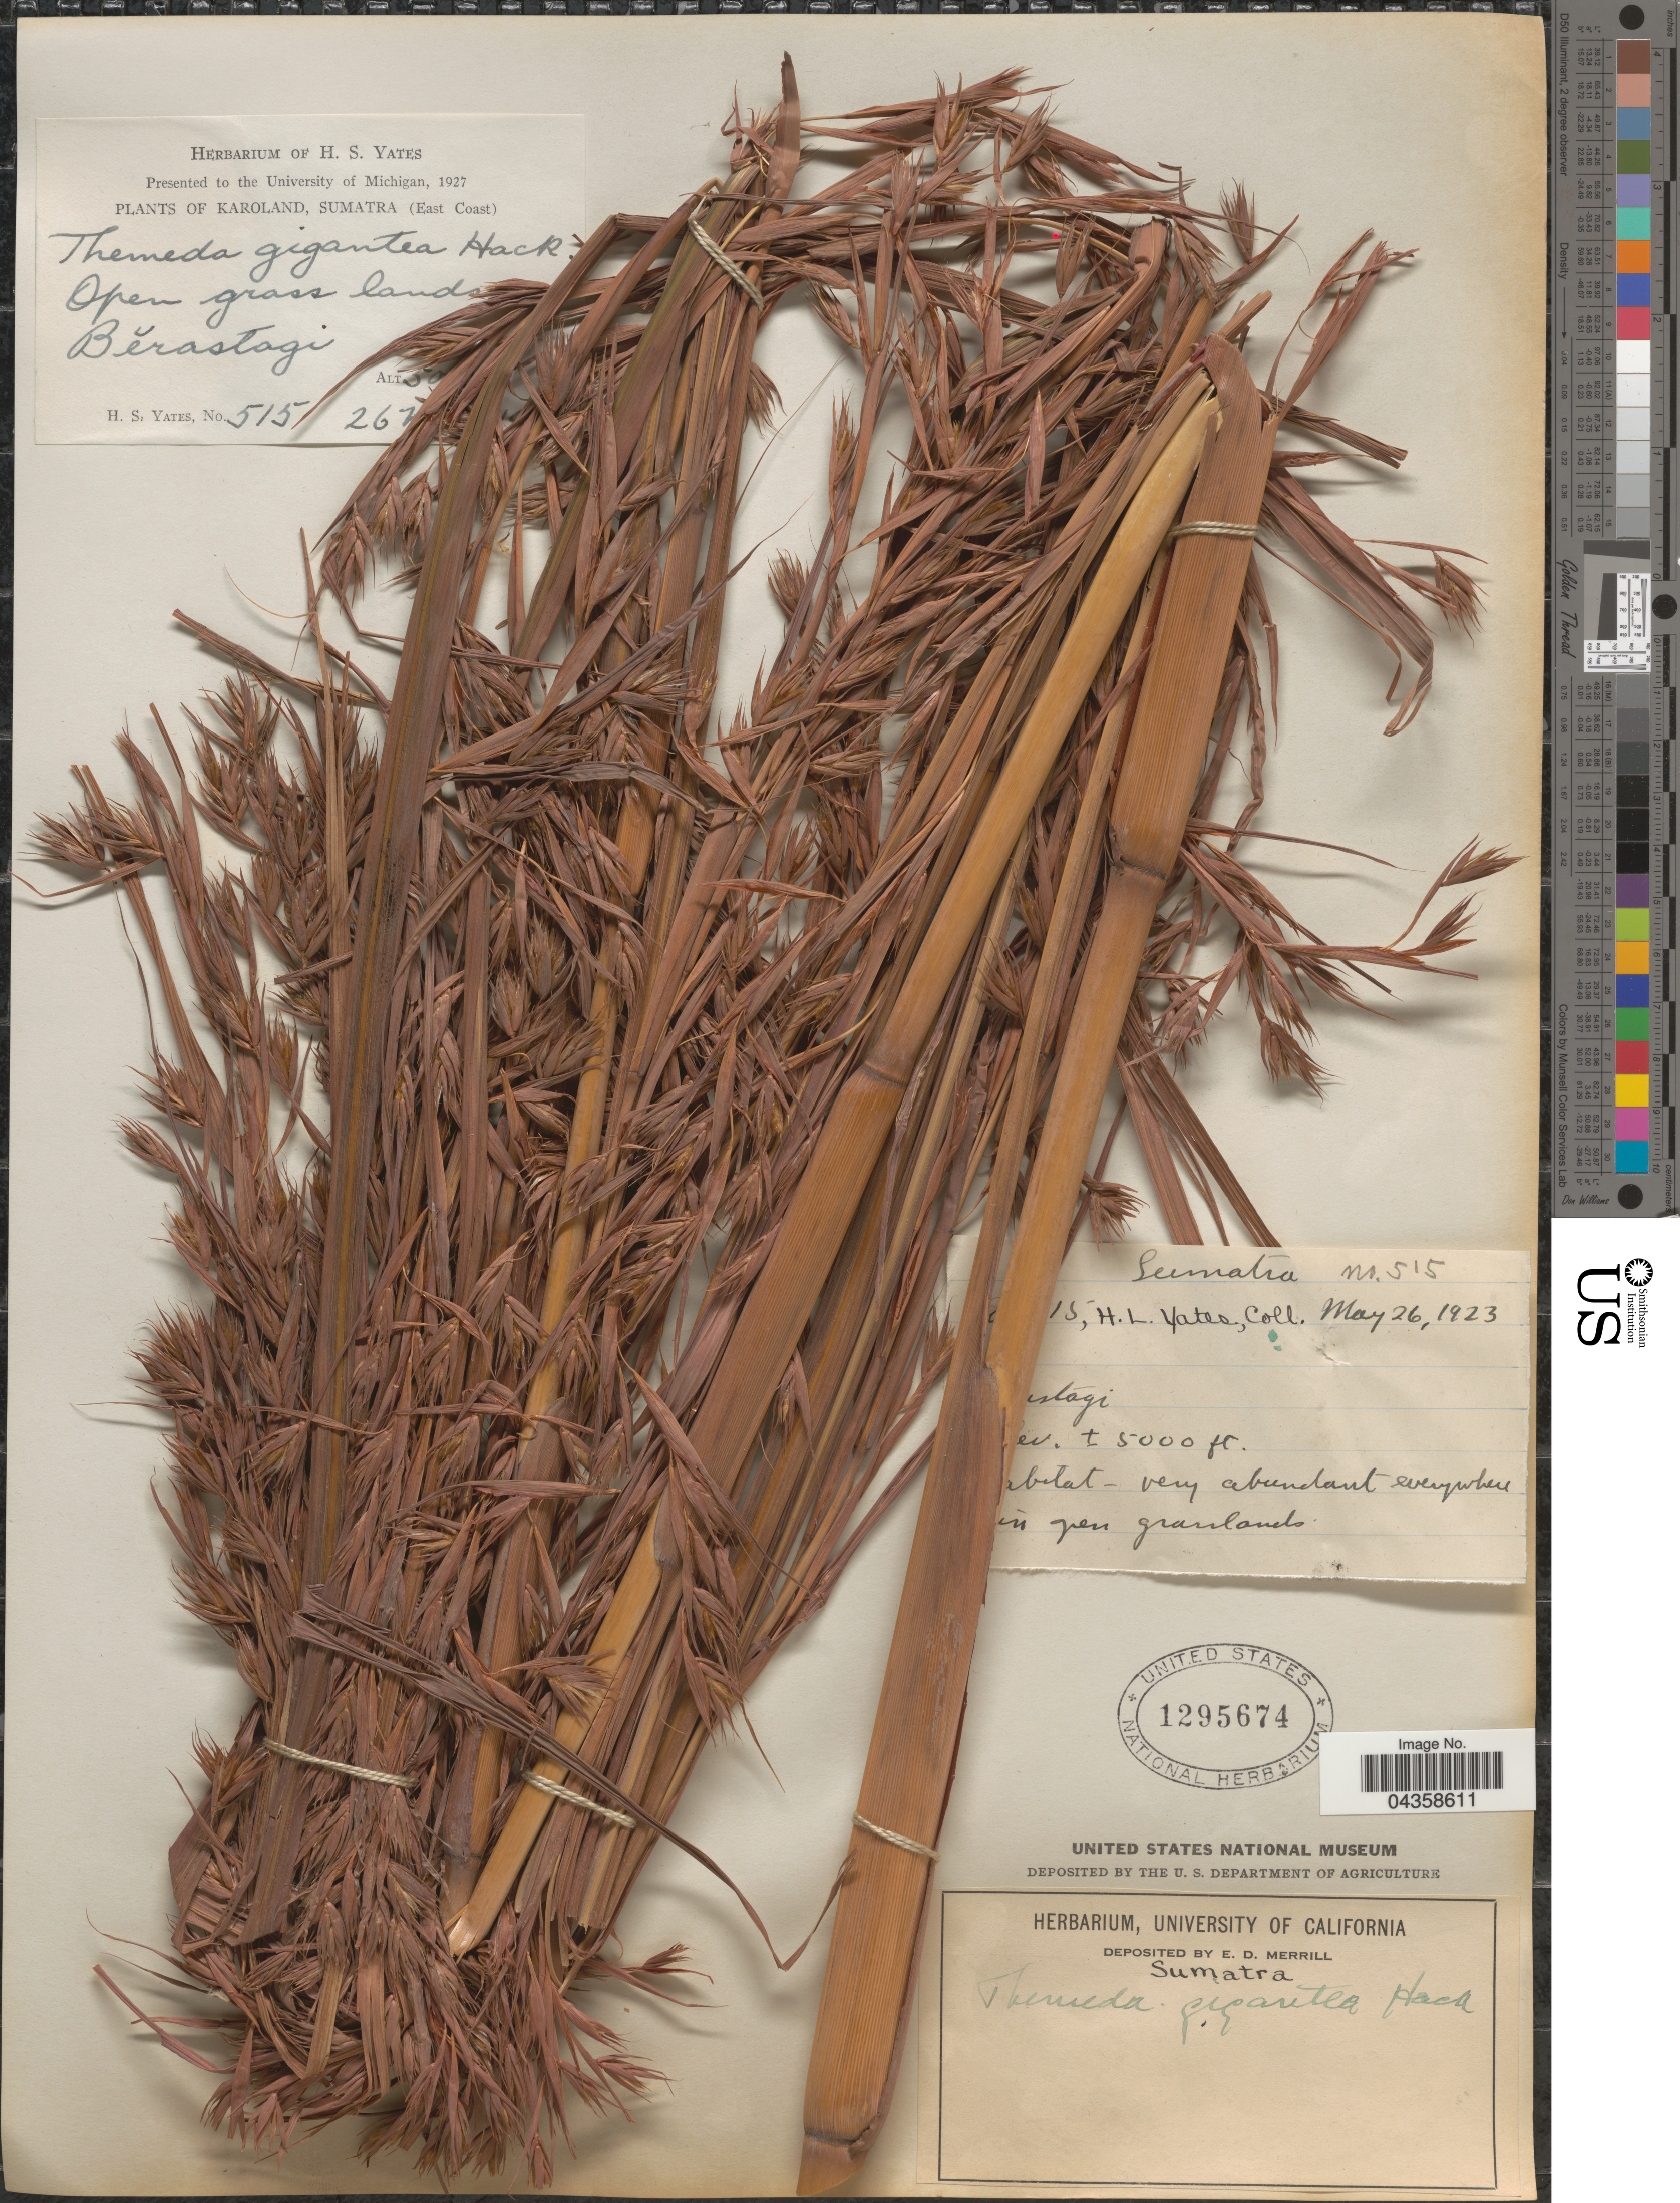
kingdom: Plantae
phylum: Tracheophyta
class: Liliopsida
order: Poales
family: Poaceae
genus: Themeda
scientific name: Themeda villosa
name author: (Lam.) A. Camus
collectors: H. S. Yates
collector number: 515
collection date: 1923-05-26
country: Indonesia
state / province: Sumatra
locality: Karoland, Sumatra (East Coast). Bĕrastagi.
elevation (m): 1524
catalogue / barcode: US 1295674